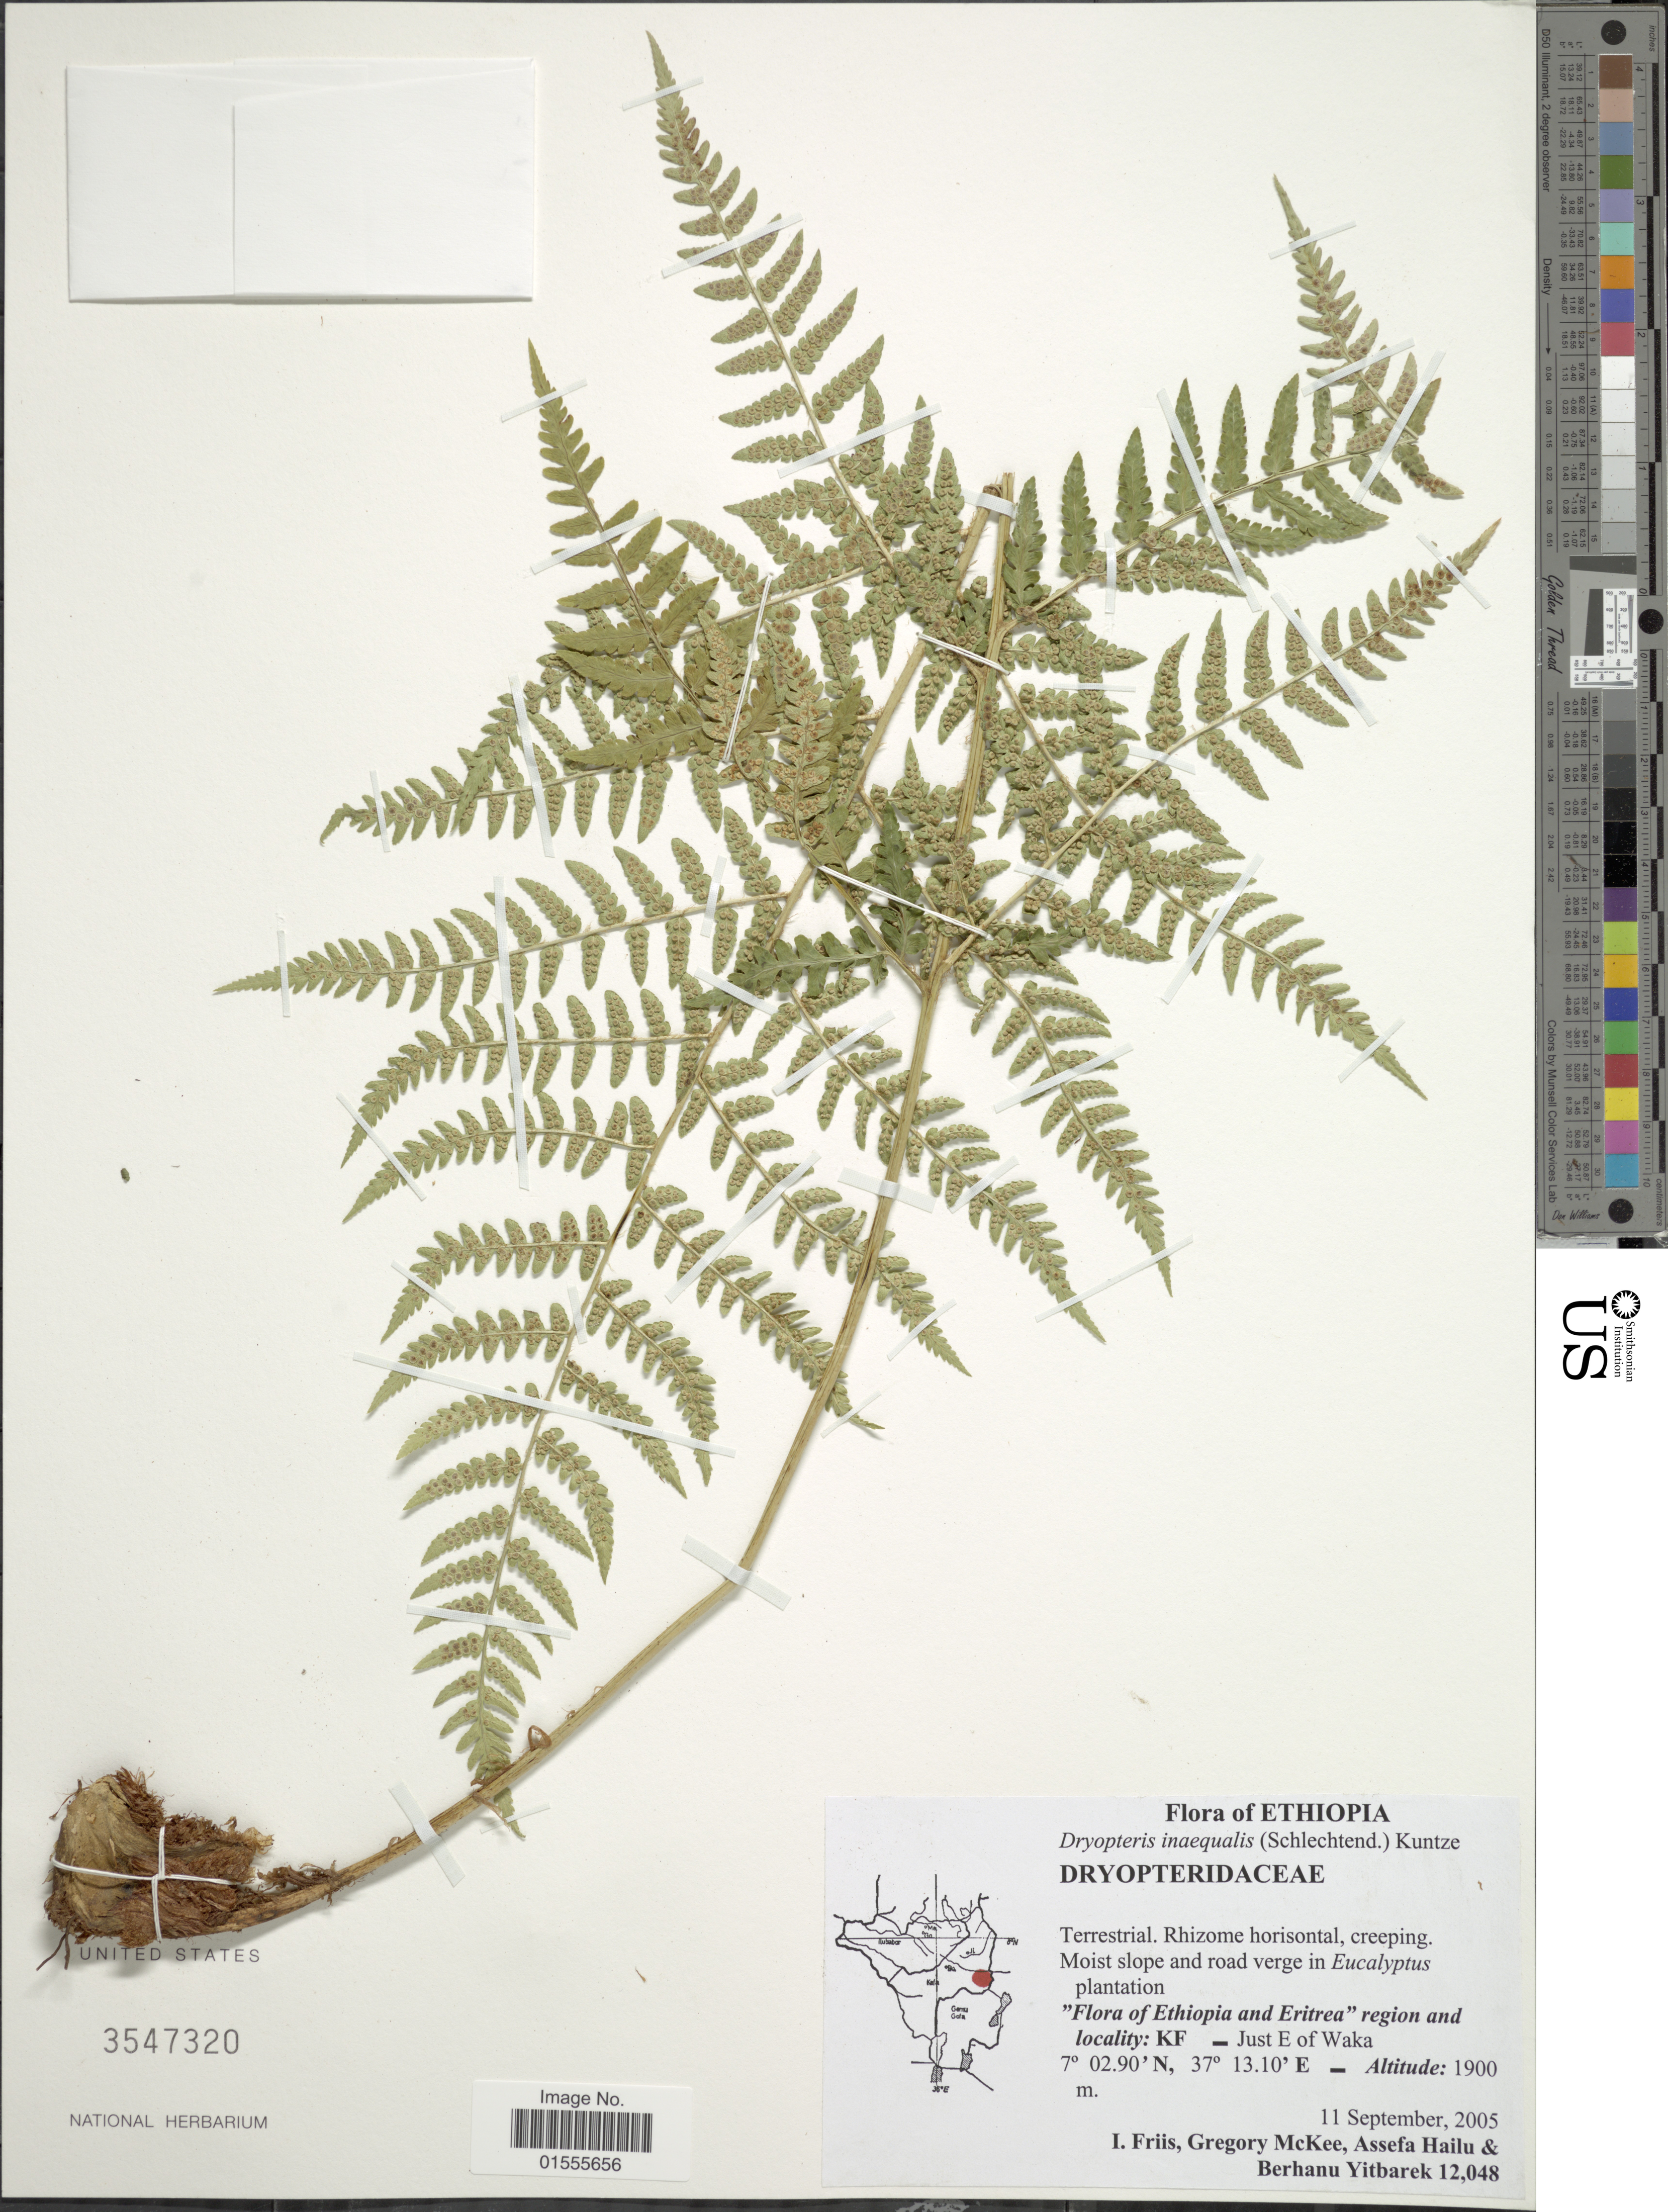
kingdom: Plantae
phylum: Tracheophyta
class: Polypodiopsida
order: Polypodiales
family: Dryopteridaceae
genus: Dryopteris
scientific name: Dryopteris inaequalis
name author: (Schltdl.) Kuntze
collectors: I. Friis, G. S. McKee, A. Hailu & B. Yitbarek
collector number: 12048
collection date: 2005-09-11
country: Ethiopia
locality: Ethipoa and Eritrea, KF _ Just E of Waka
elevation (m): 1900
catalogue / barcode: US 3547320